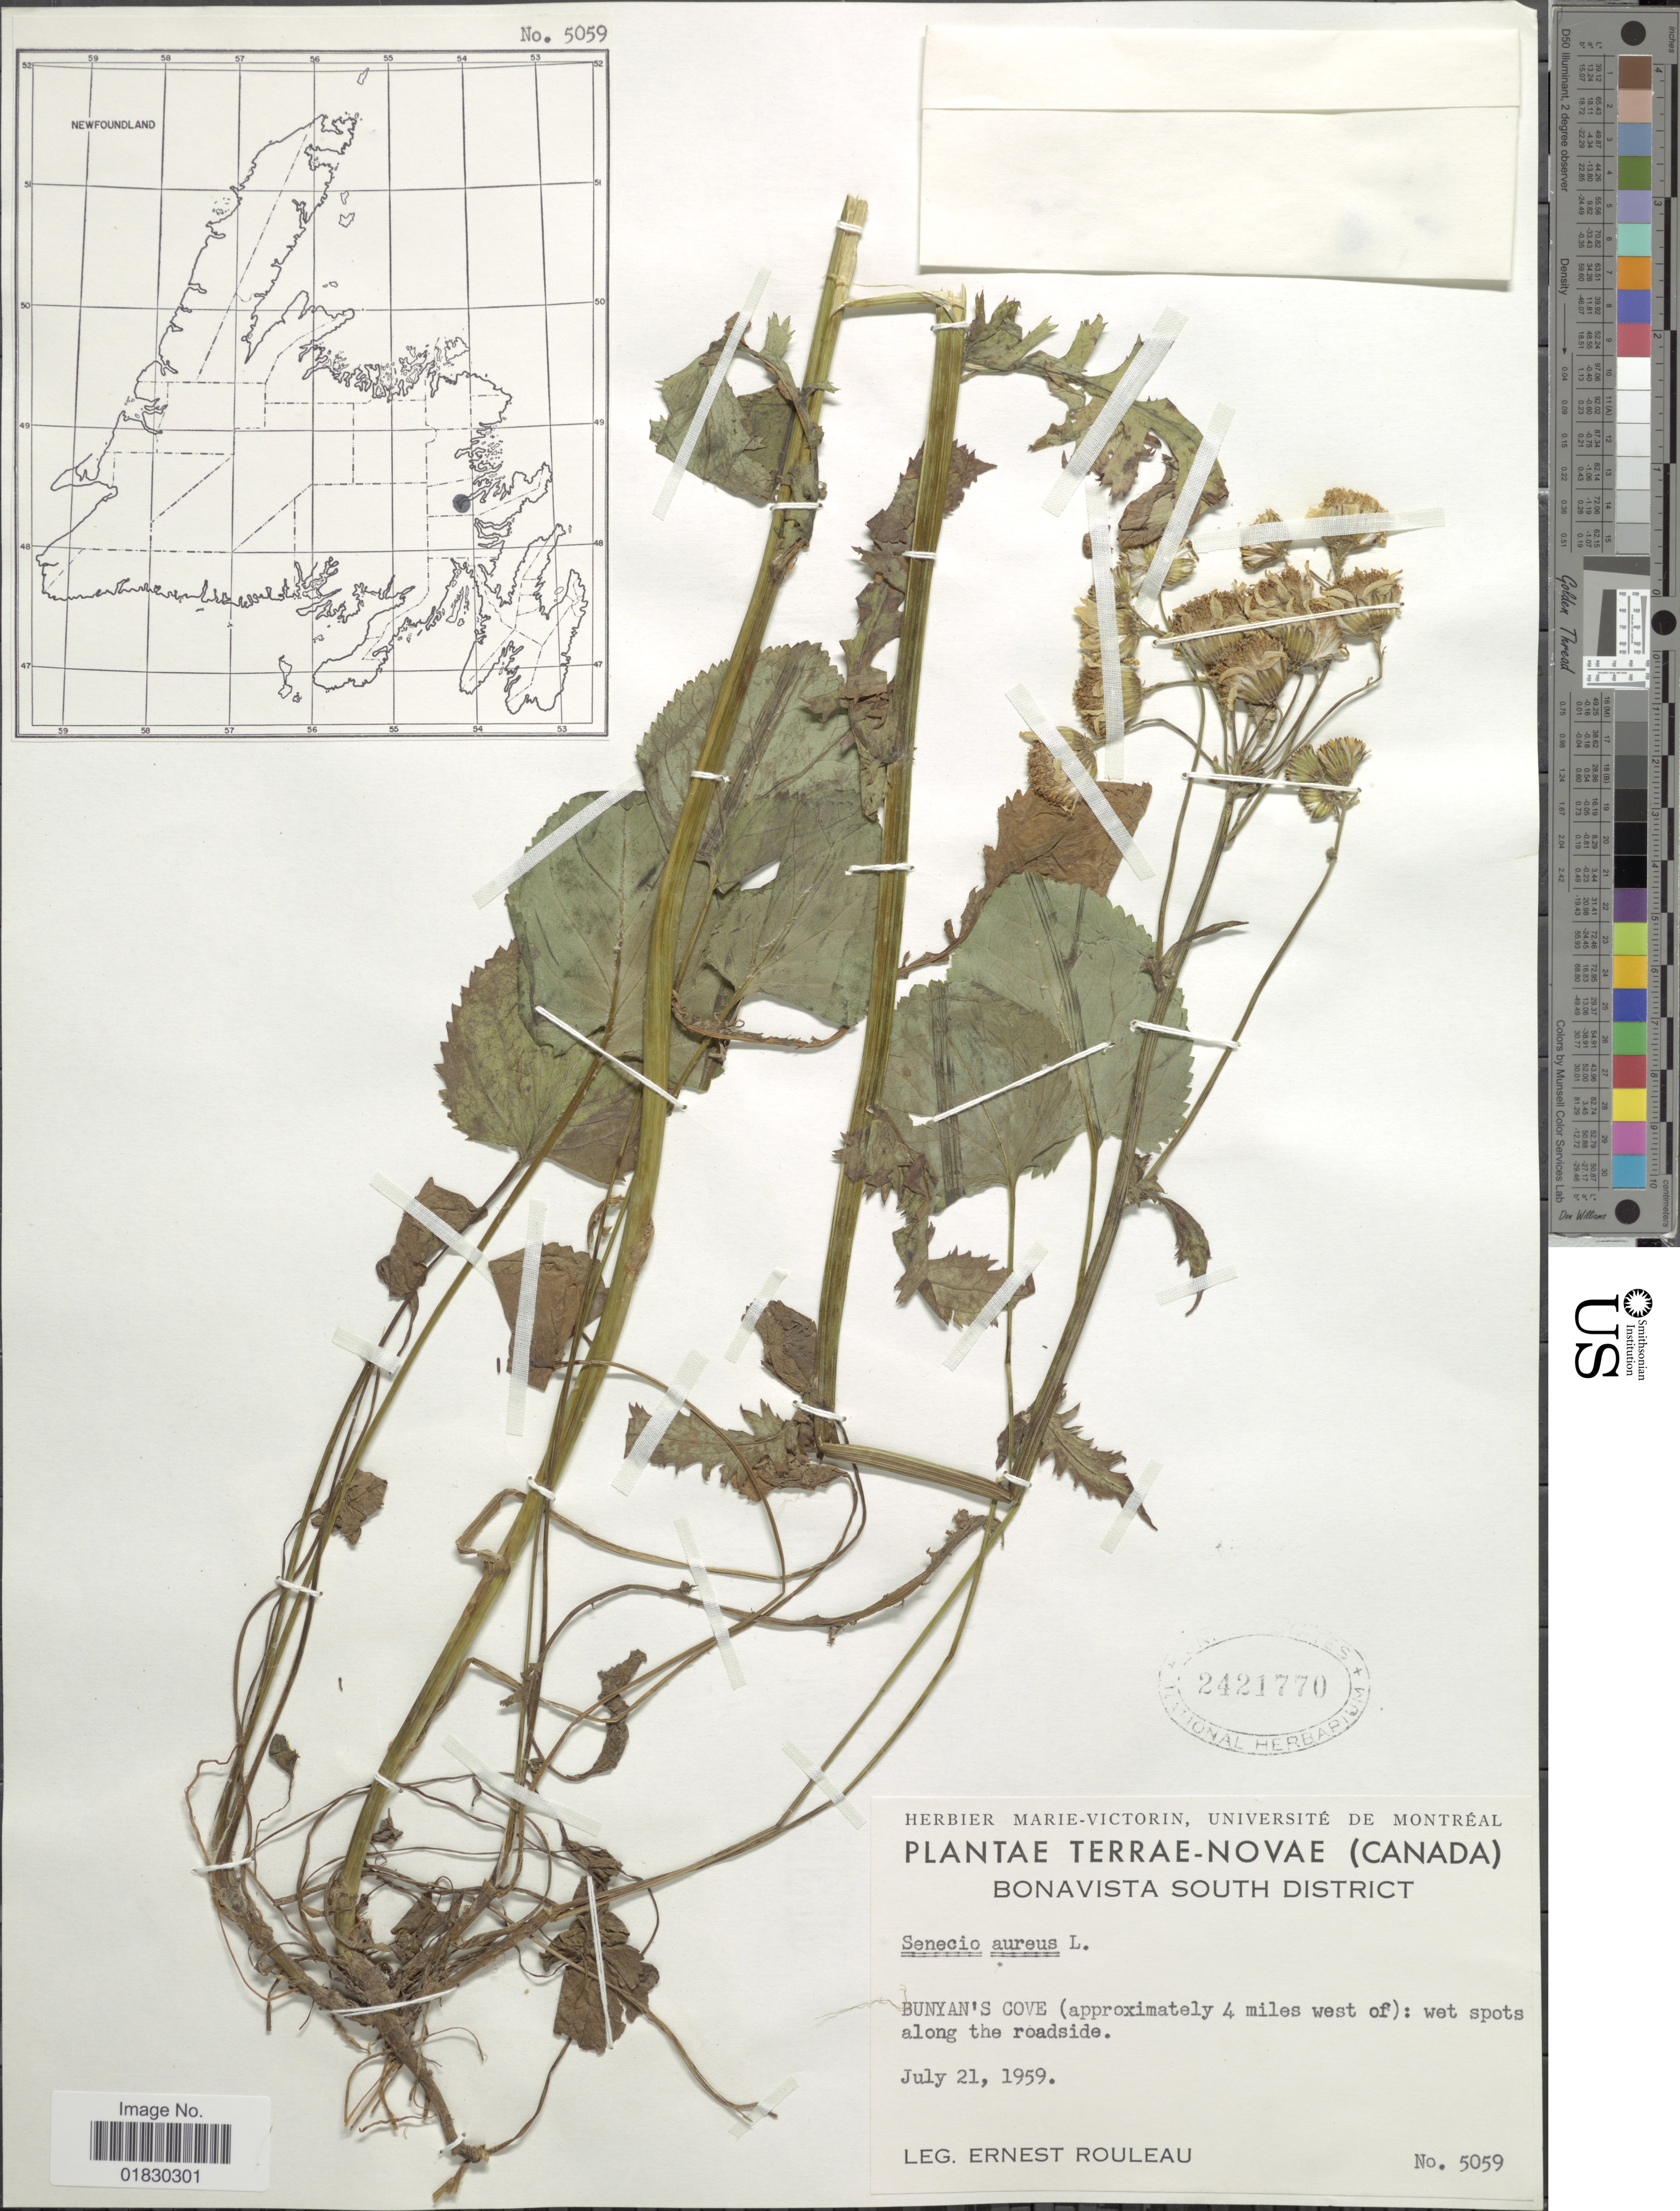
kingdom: Plantae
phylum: Tracheophyta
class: Magnoliopsida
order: Asterales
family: Asteraceae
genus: Packera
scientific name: Packera aurea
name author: (L.) Á. Löve & D. Löve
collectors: E. Rouleau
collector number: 5059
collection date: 1959-07-21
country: Canada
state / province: Newfoundland and Labrador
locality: Terrae-Novae (Canada) BonaVista South District, Bunyan's Cove (approximately 4 miles west of): wet spots along the roadside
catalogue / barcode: US 2421770